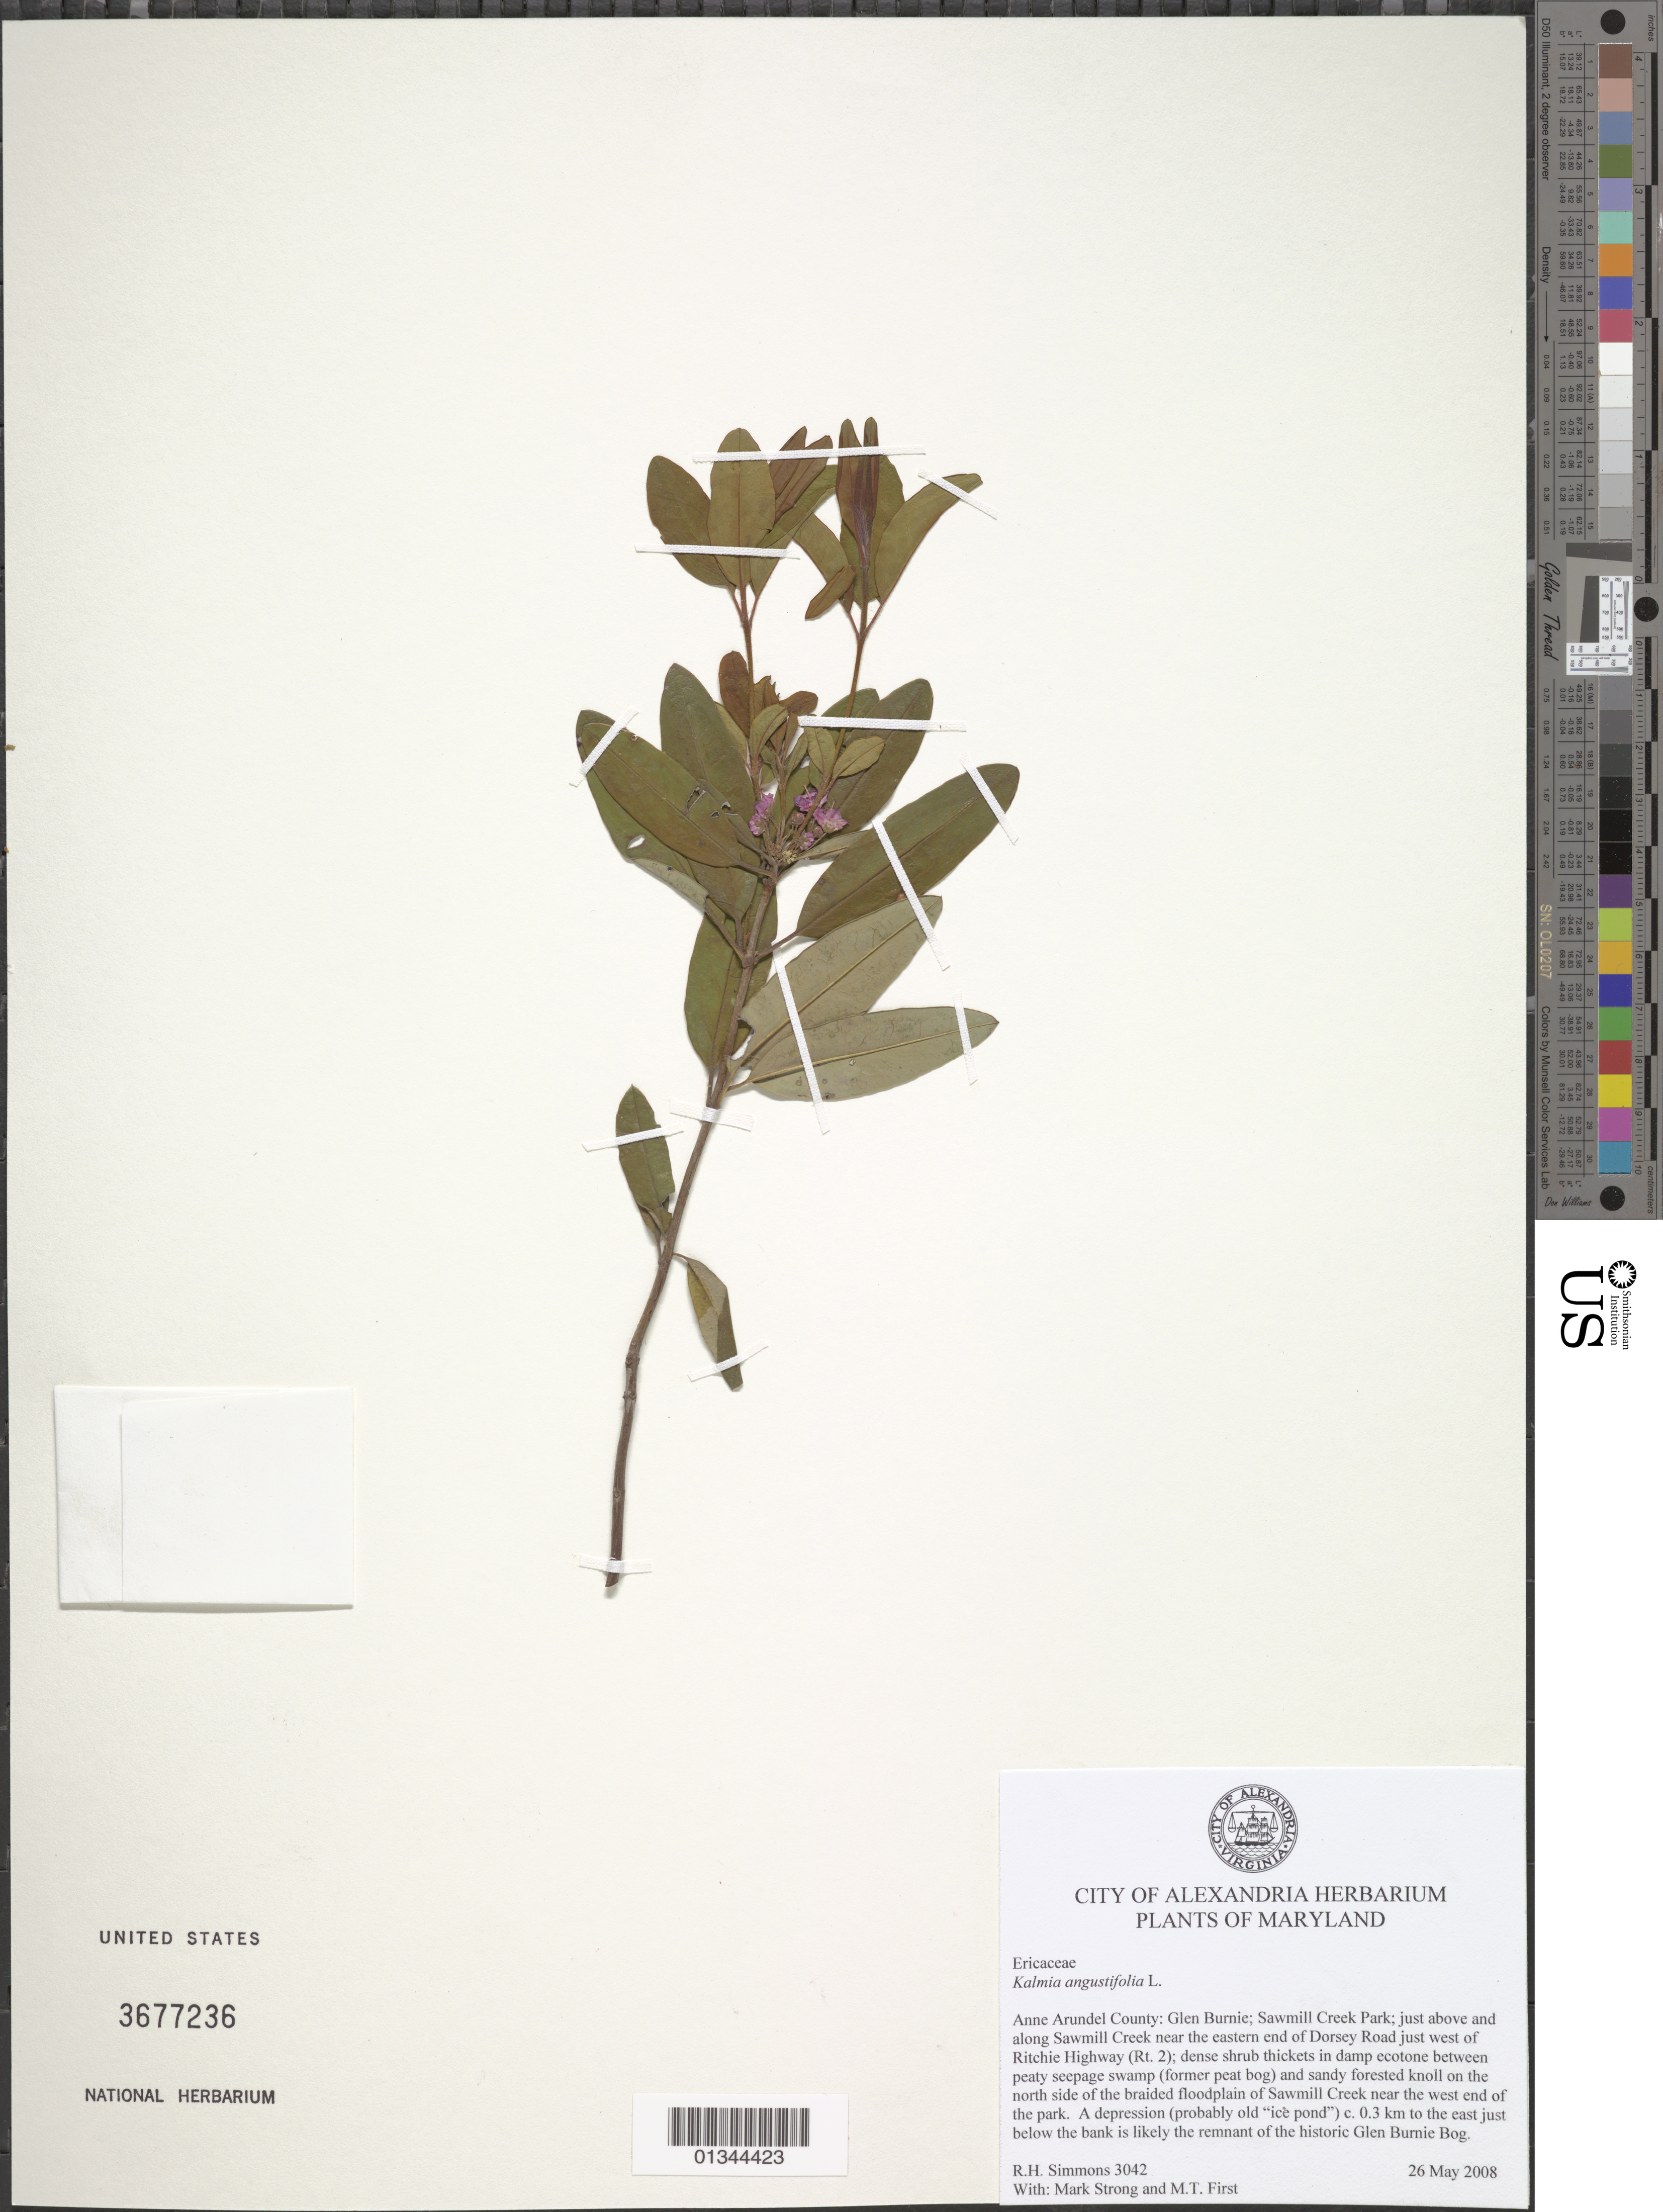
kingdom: Plantae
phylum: Tracheophyta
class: Magnoliopsida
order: Ericales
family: Ericaceae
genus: Kalmia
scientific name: Kalmia angustifolia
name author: L.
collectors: R. H. Simmons, M. T. Strong & M. First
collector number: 3042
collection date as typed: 26 May 2008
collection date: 2008-05-26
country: United States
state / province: Maryland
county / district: Anne Arundel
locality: Glen Burnie; Sawmill Creek Park; just above and along Sawmill Creek near the eastern end of Dorsey Road just west of Ritchie Highway (Rt. 2); north side of the braided floodplain of Sawmill Creek near the west end of the park.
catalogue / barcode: US 3677236